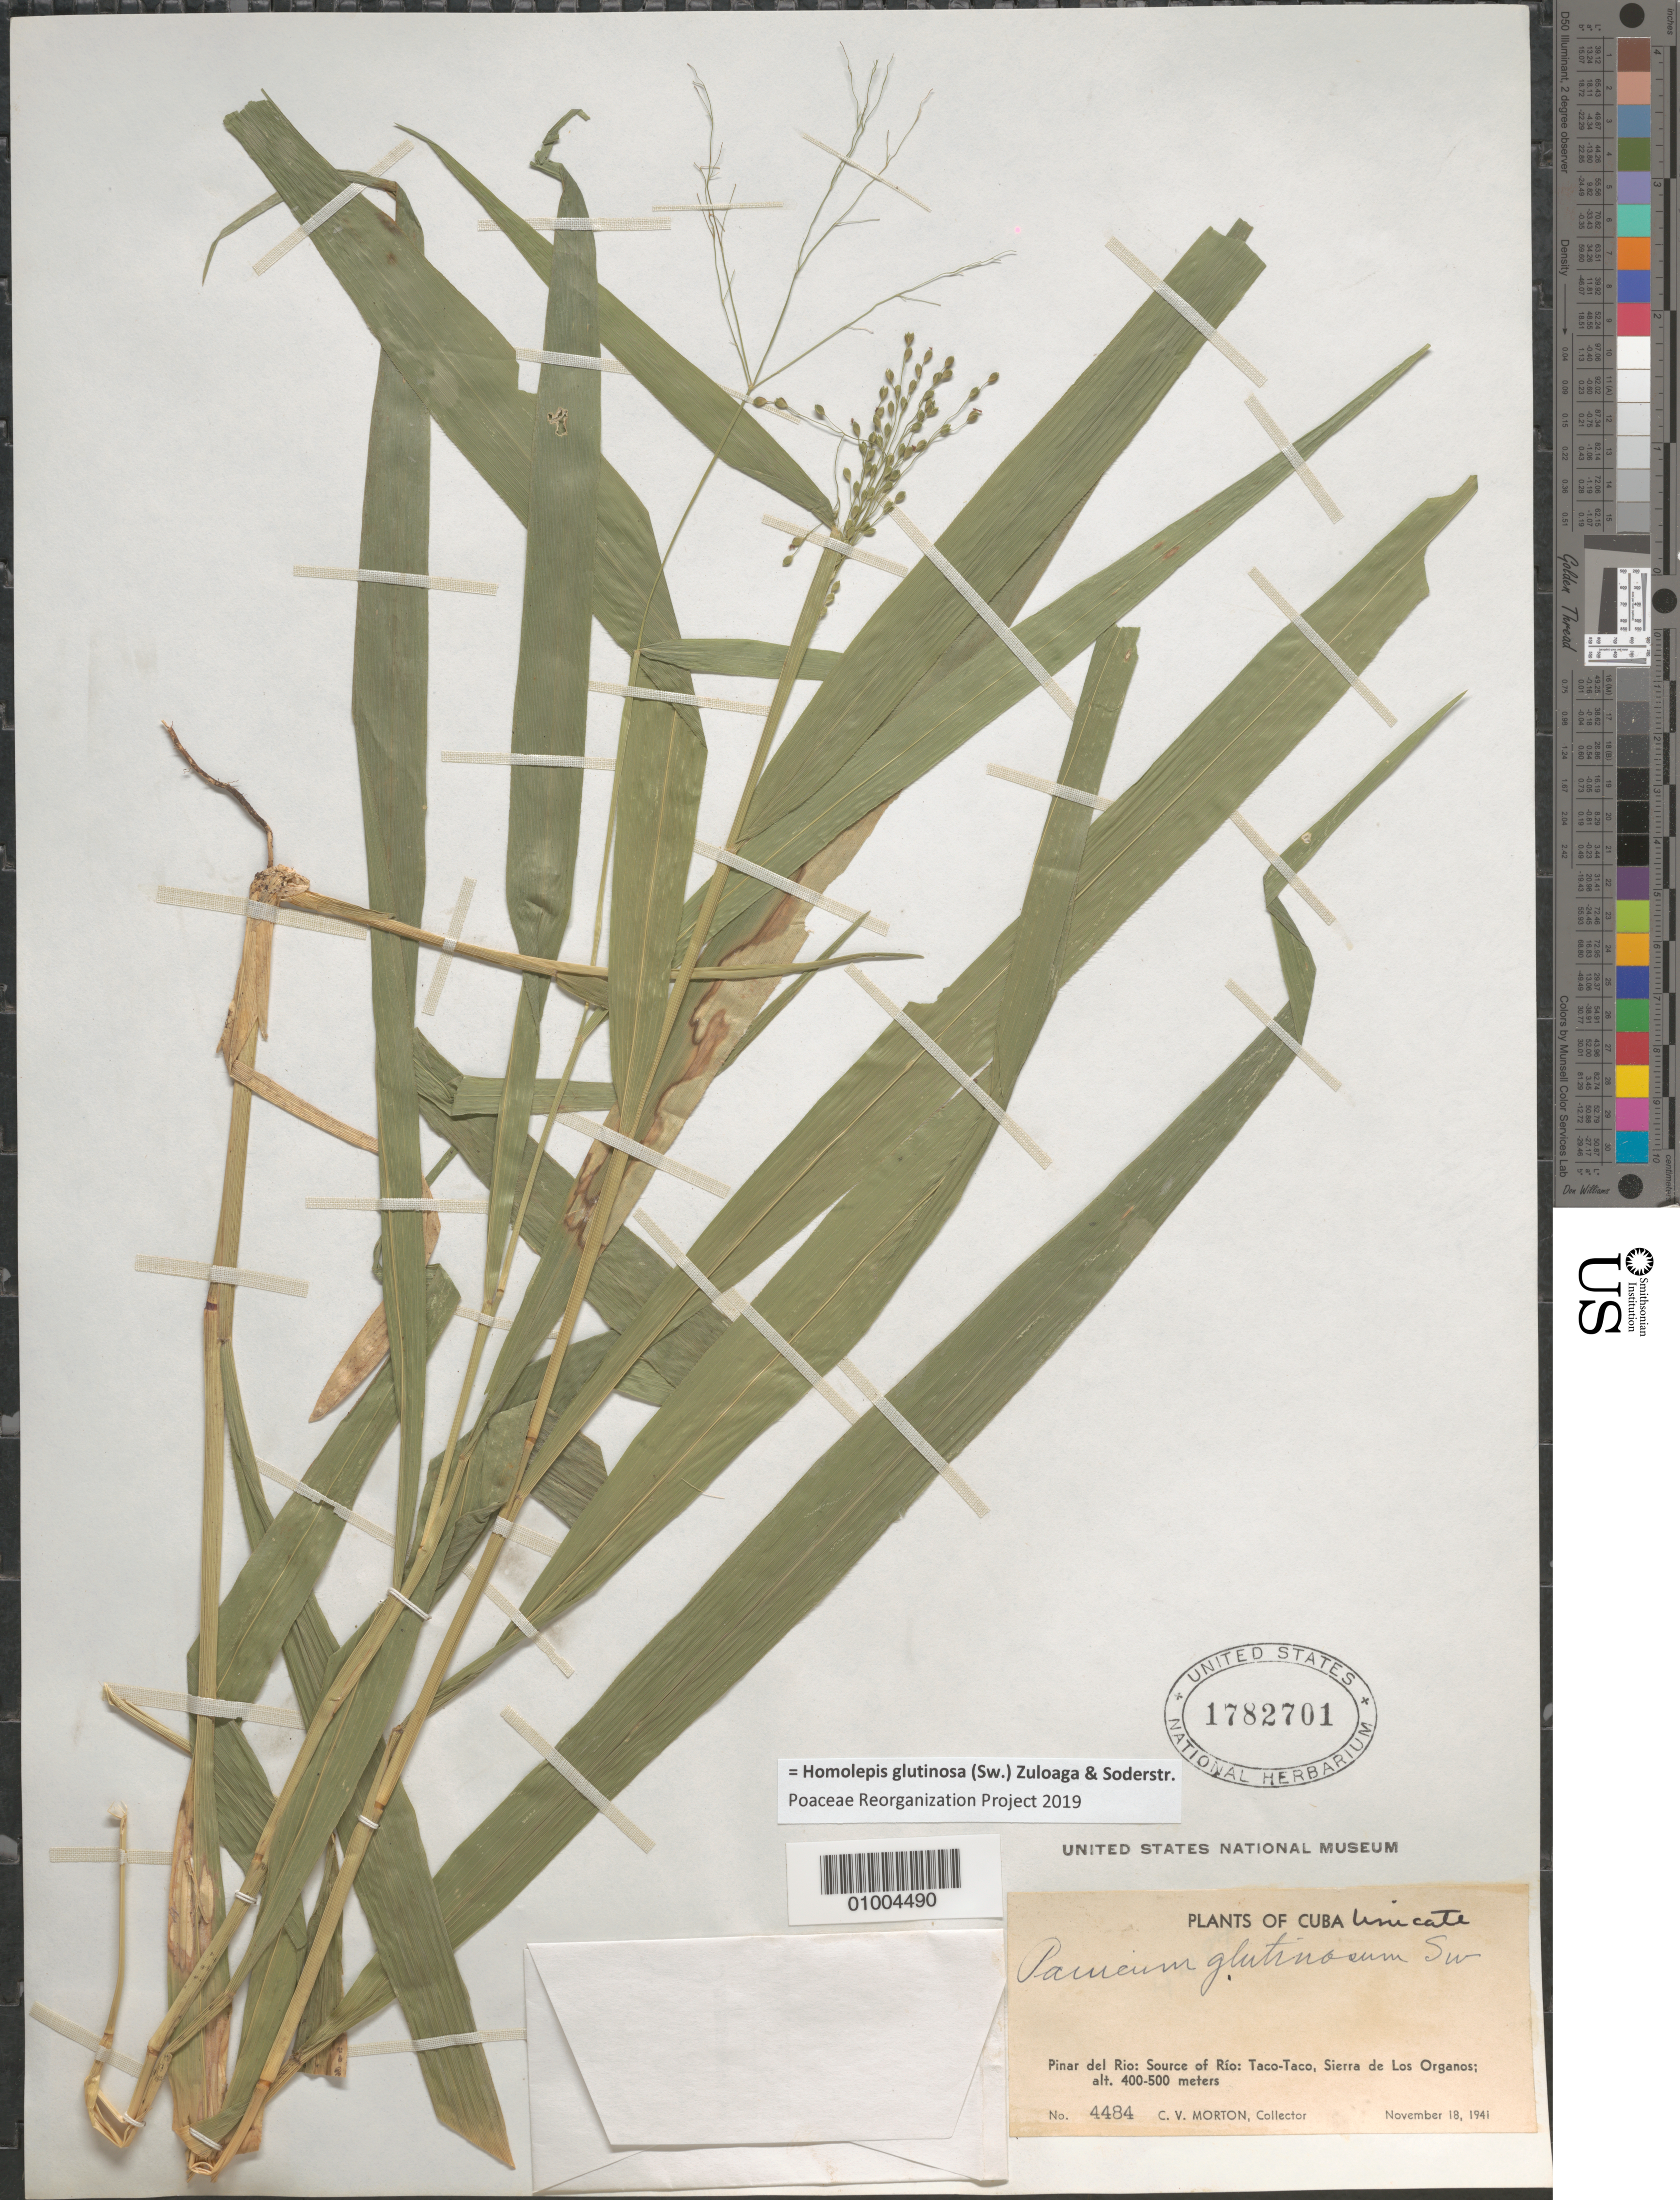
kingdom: Plantae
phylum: Tracheophyta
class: Liliopsida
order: Poales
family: Poaceae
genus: Homolepis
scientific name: Homolepis glutinosa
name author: (Sw.) Zuloaga & Soderstr.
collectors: C. V. Morton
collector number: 4484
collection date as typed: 18 Nov 1941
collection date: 1941-11-18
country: Cuba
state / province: Pinar del Rio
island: Cuba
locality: Source of Rio: Taco-Taco, Sierra de Los Organos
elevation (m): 400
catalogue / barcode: US 1782701